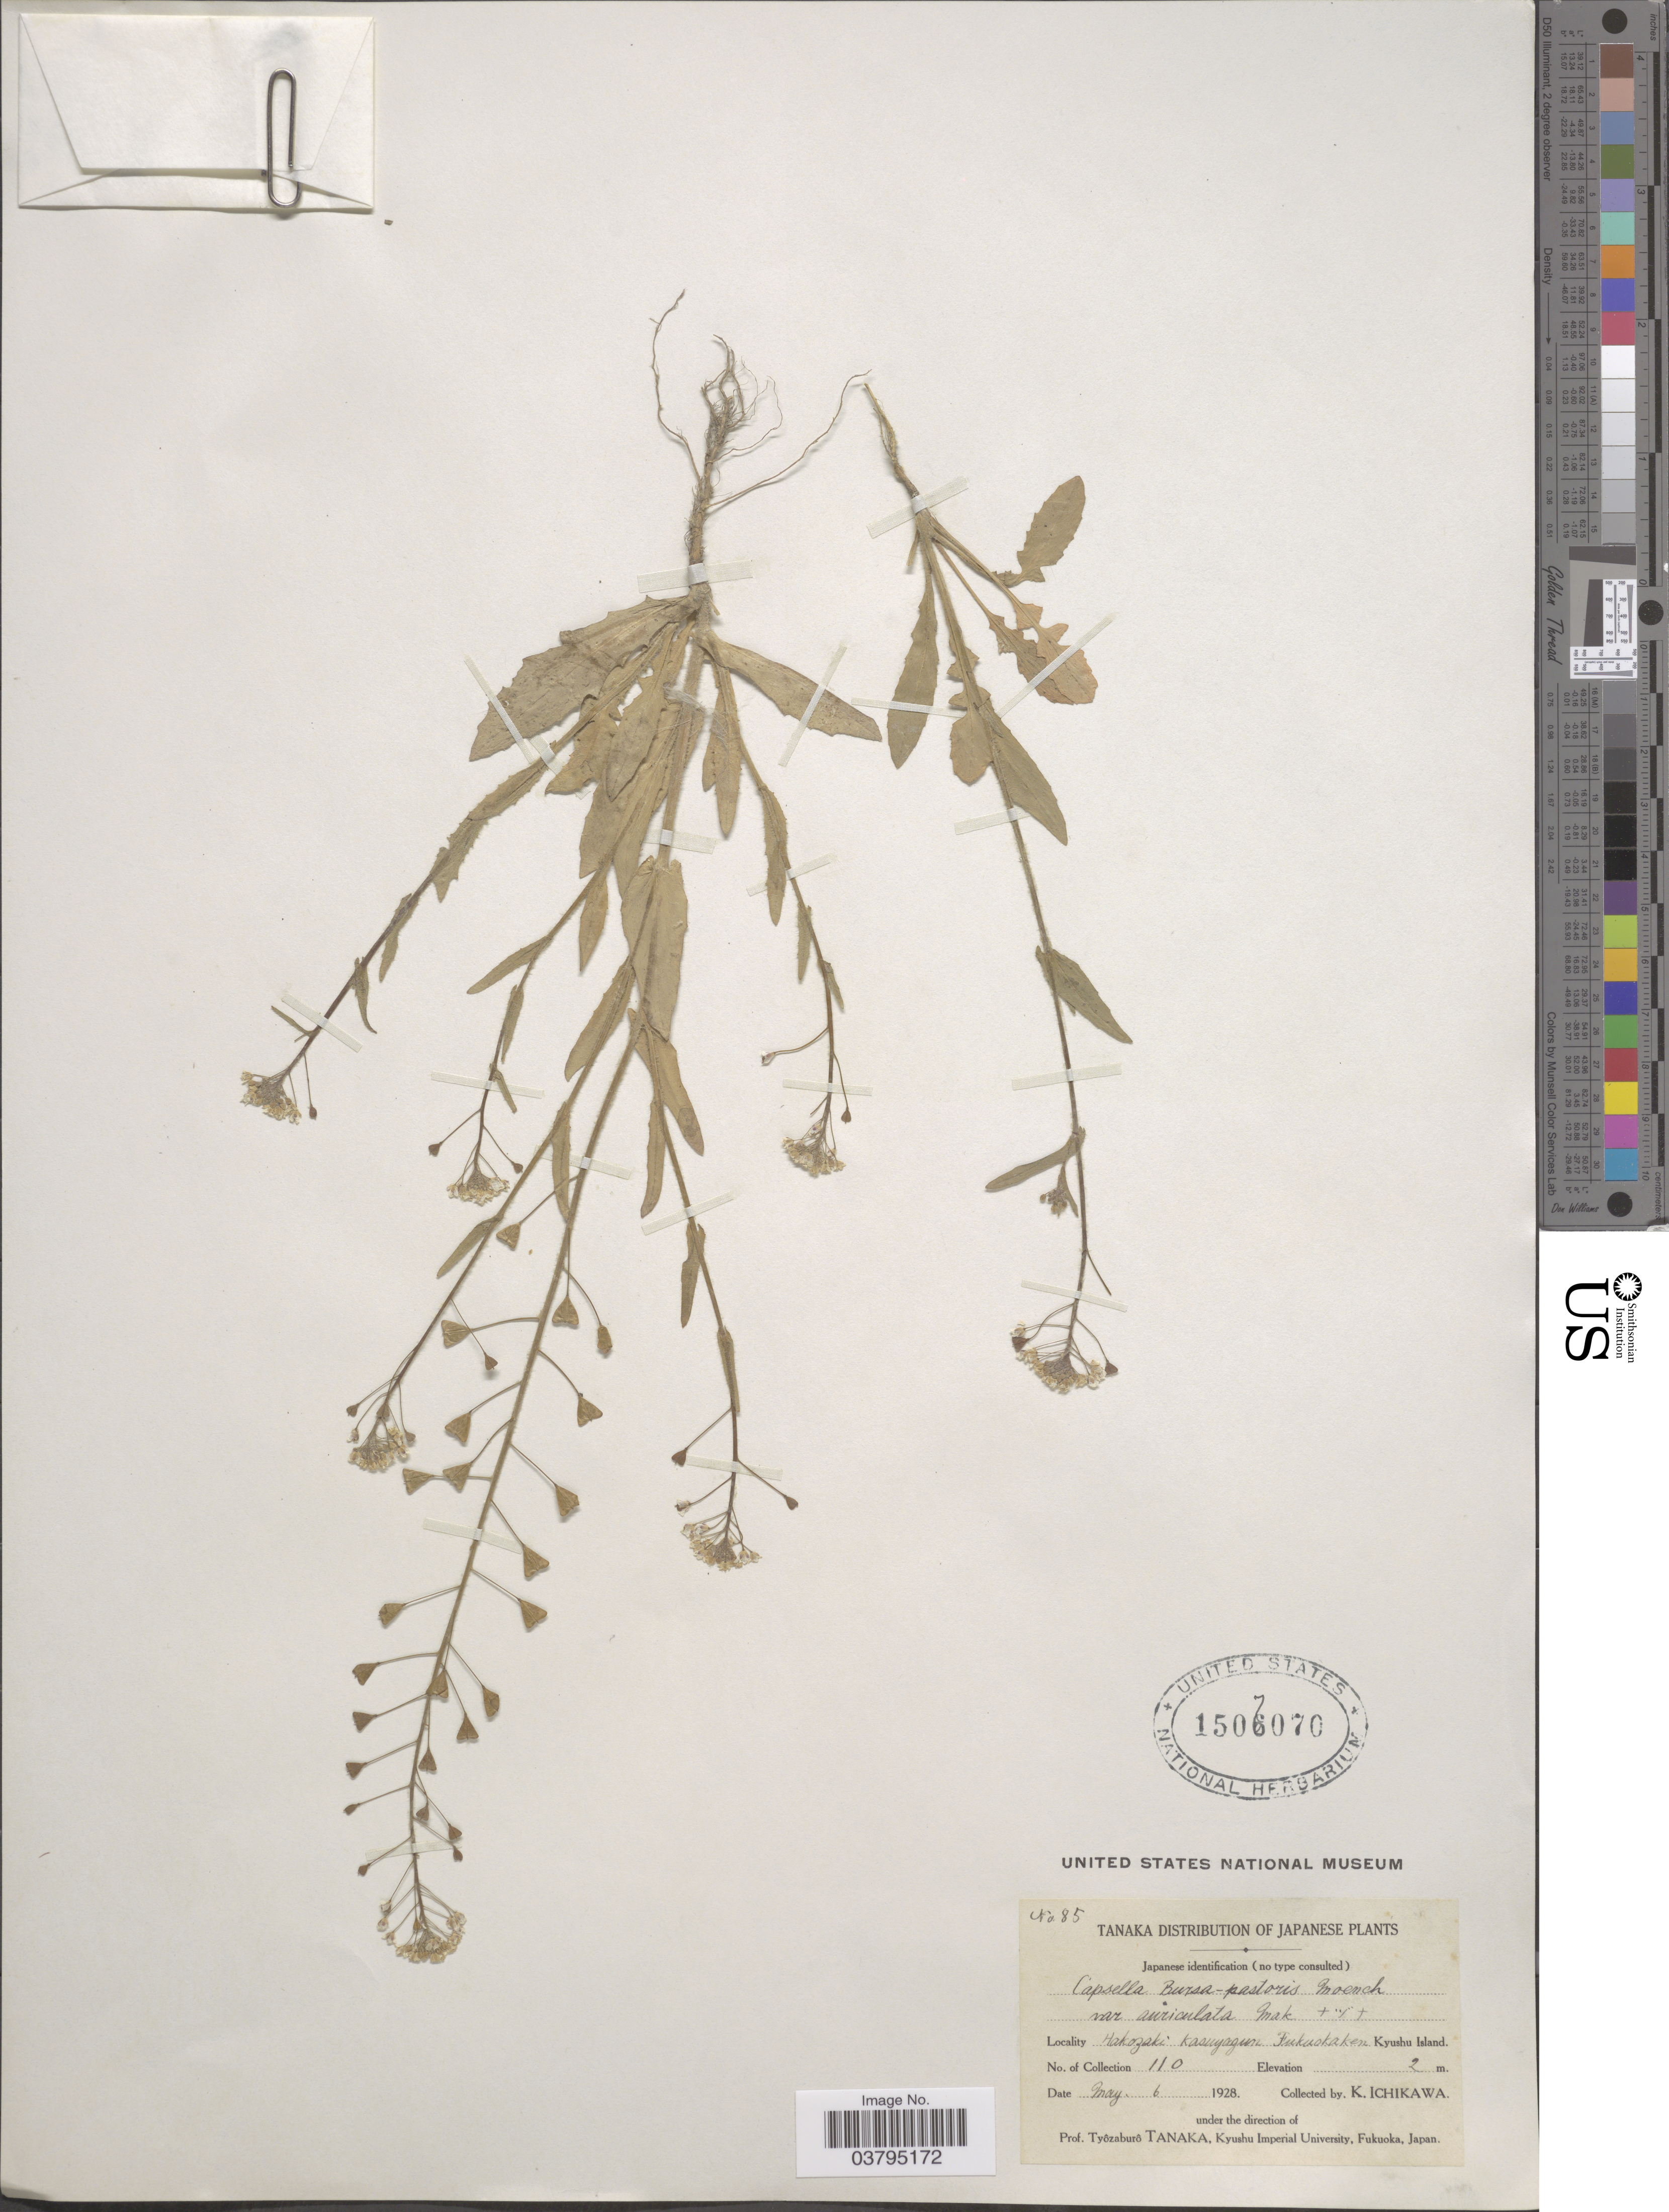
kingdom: Plantae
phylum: Tracheophyta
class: Magnoliopsida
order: Brassicales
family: Brassicaceae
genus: Capsella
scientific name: Capsella bursa-pastoris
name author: (L.) Medik.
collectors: K. Ichikawa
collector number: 85/110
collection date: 1928-05-06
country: Japan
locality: Hakozaki Kasuyagun, Fukuokaken, Kyushu Island.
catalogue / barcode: US 1507070